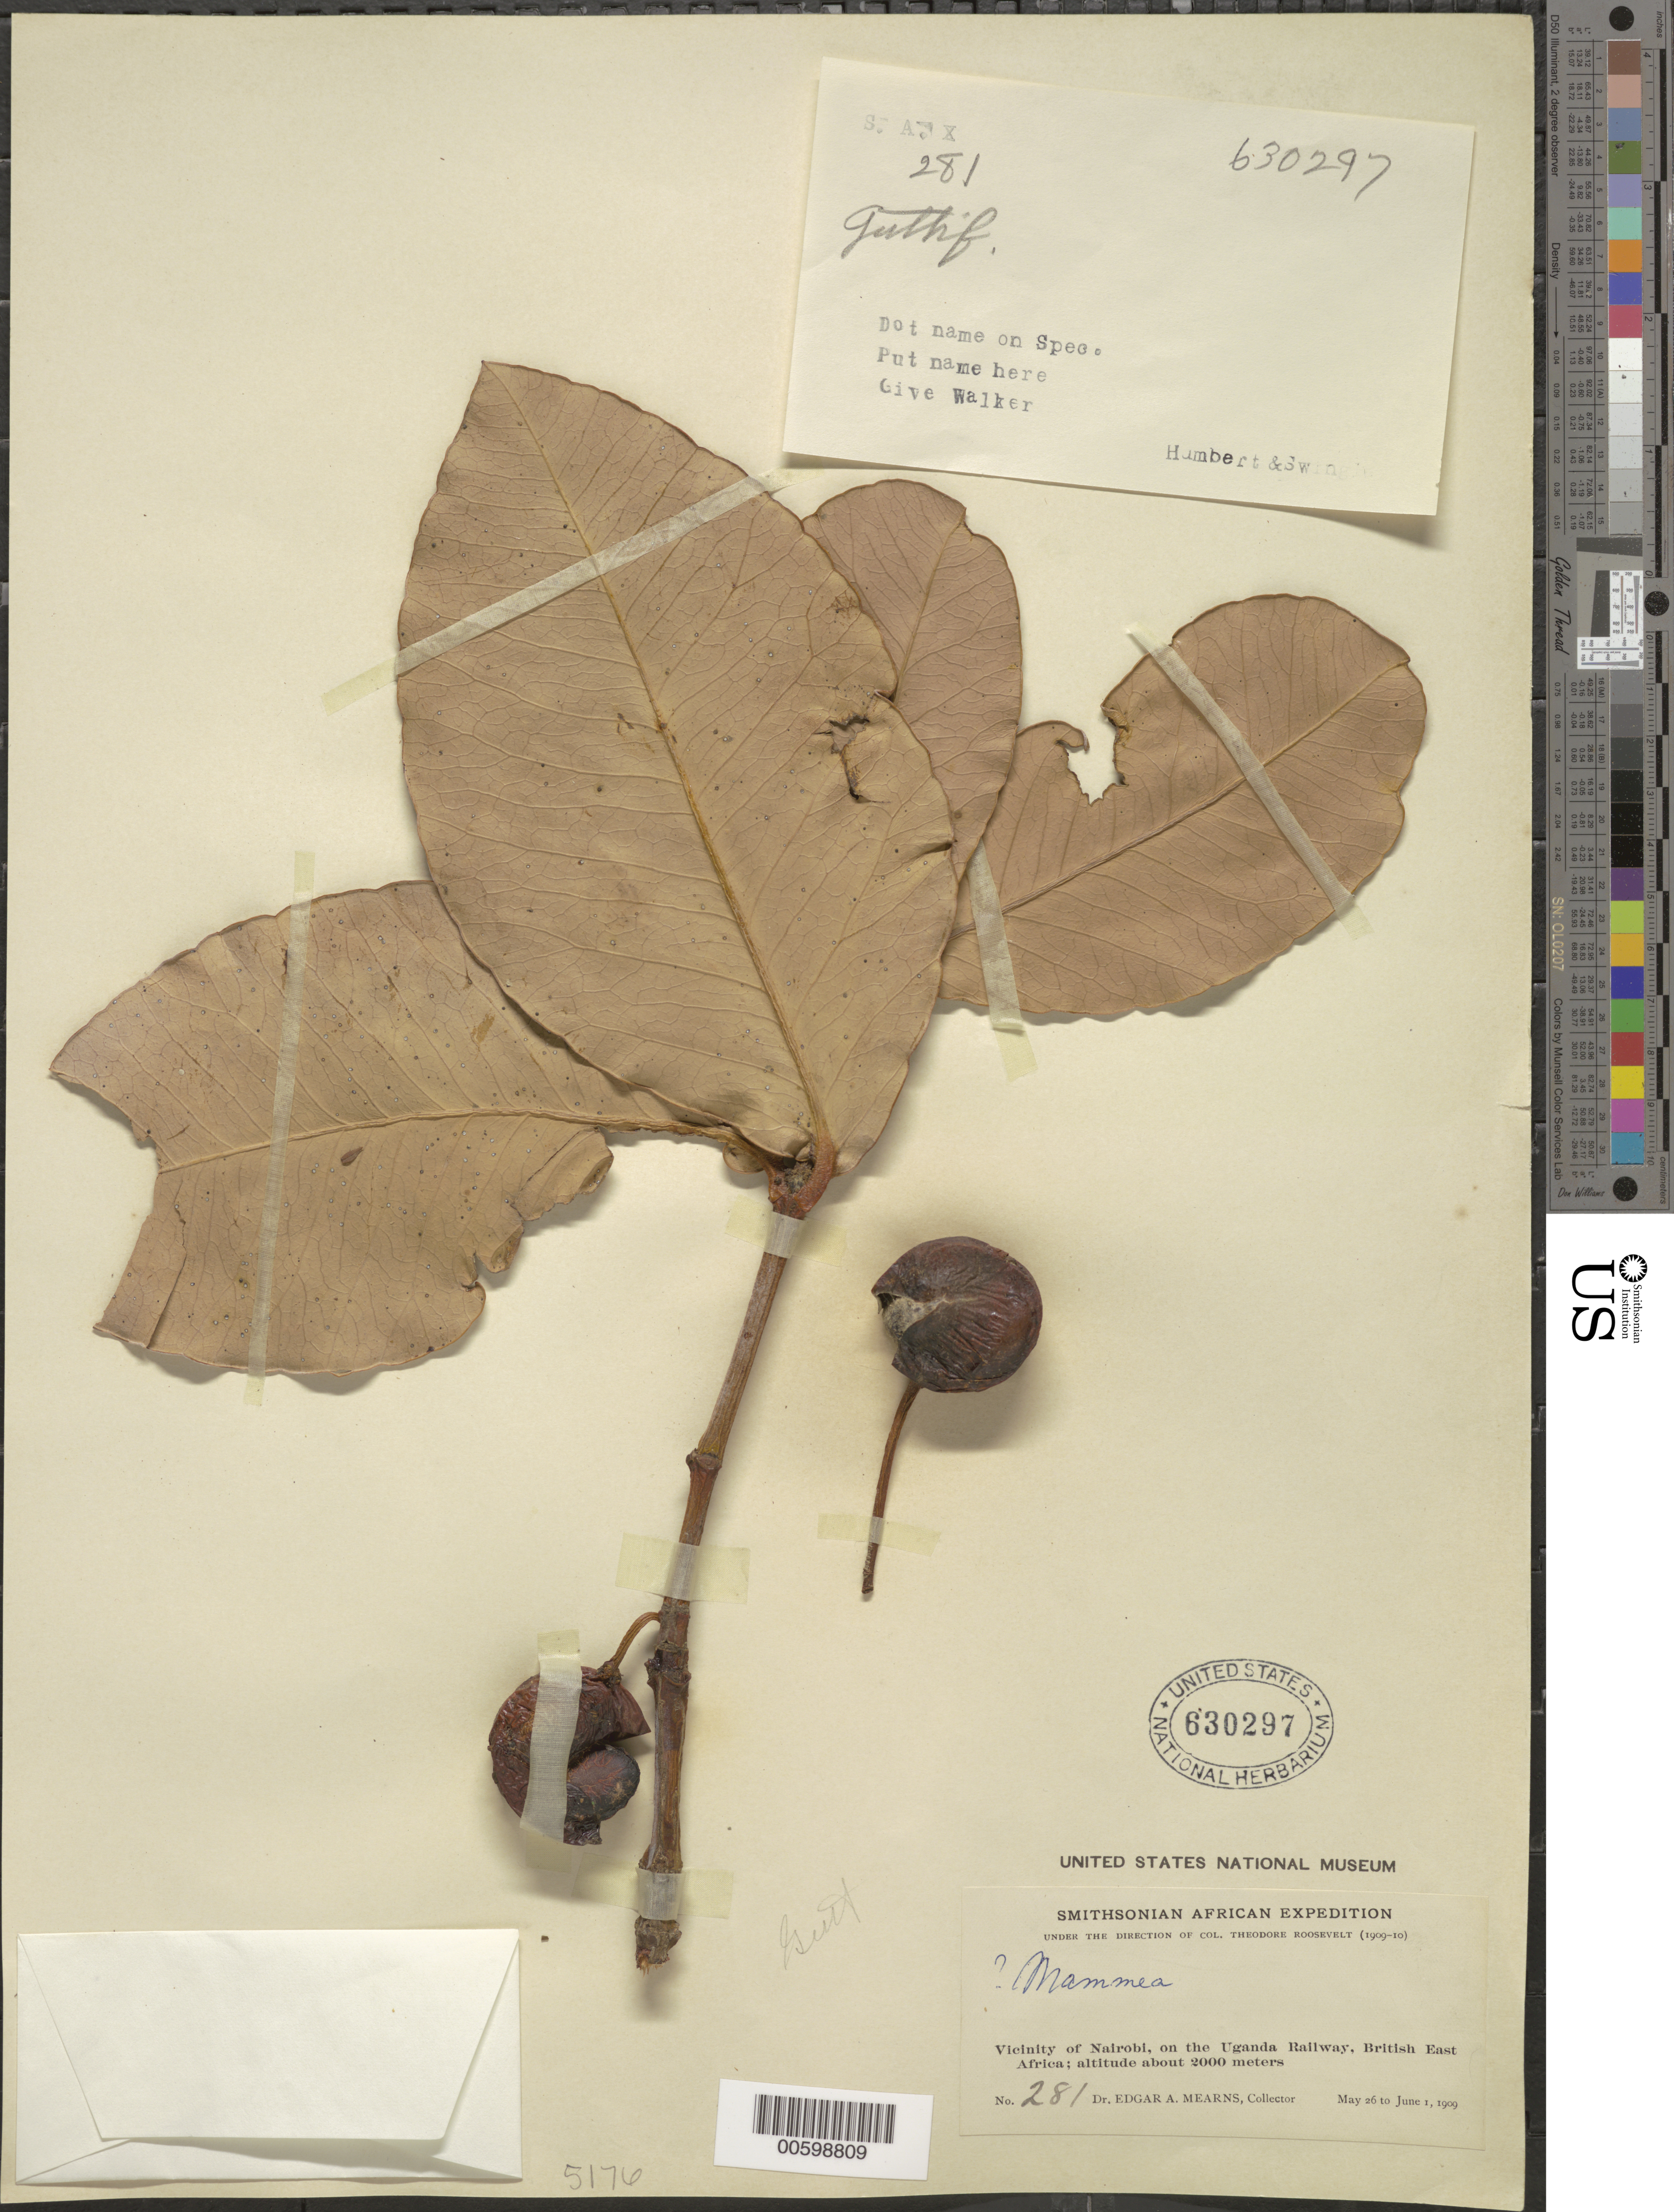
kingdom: Plantae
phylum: Tracheophyta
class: Magnoliopsida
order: Malpighiales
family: Clusiaceae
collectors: E. A. Mearns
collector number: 281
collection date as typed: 26 May 1909 to 01 Jun 1909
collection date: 1909-05-26/1909-06-01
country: Kenya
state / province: Nairobi Area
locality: Vicinity of Nairobi, on the Uganda railway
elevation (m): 2000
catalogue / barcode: US 630297